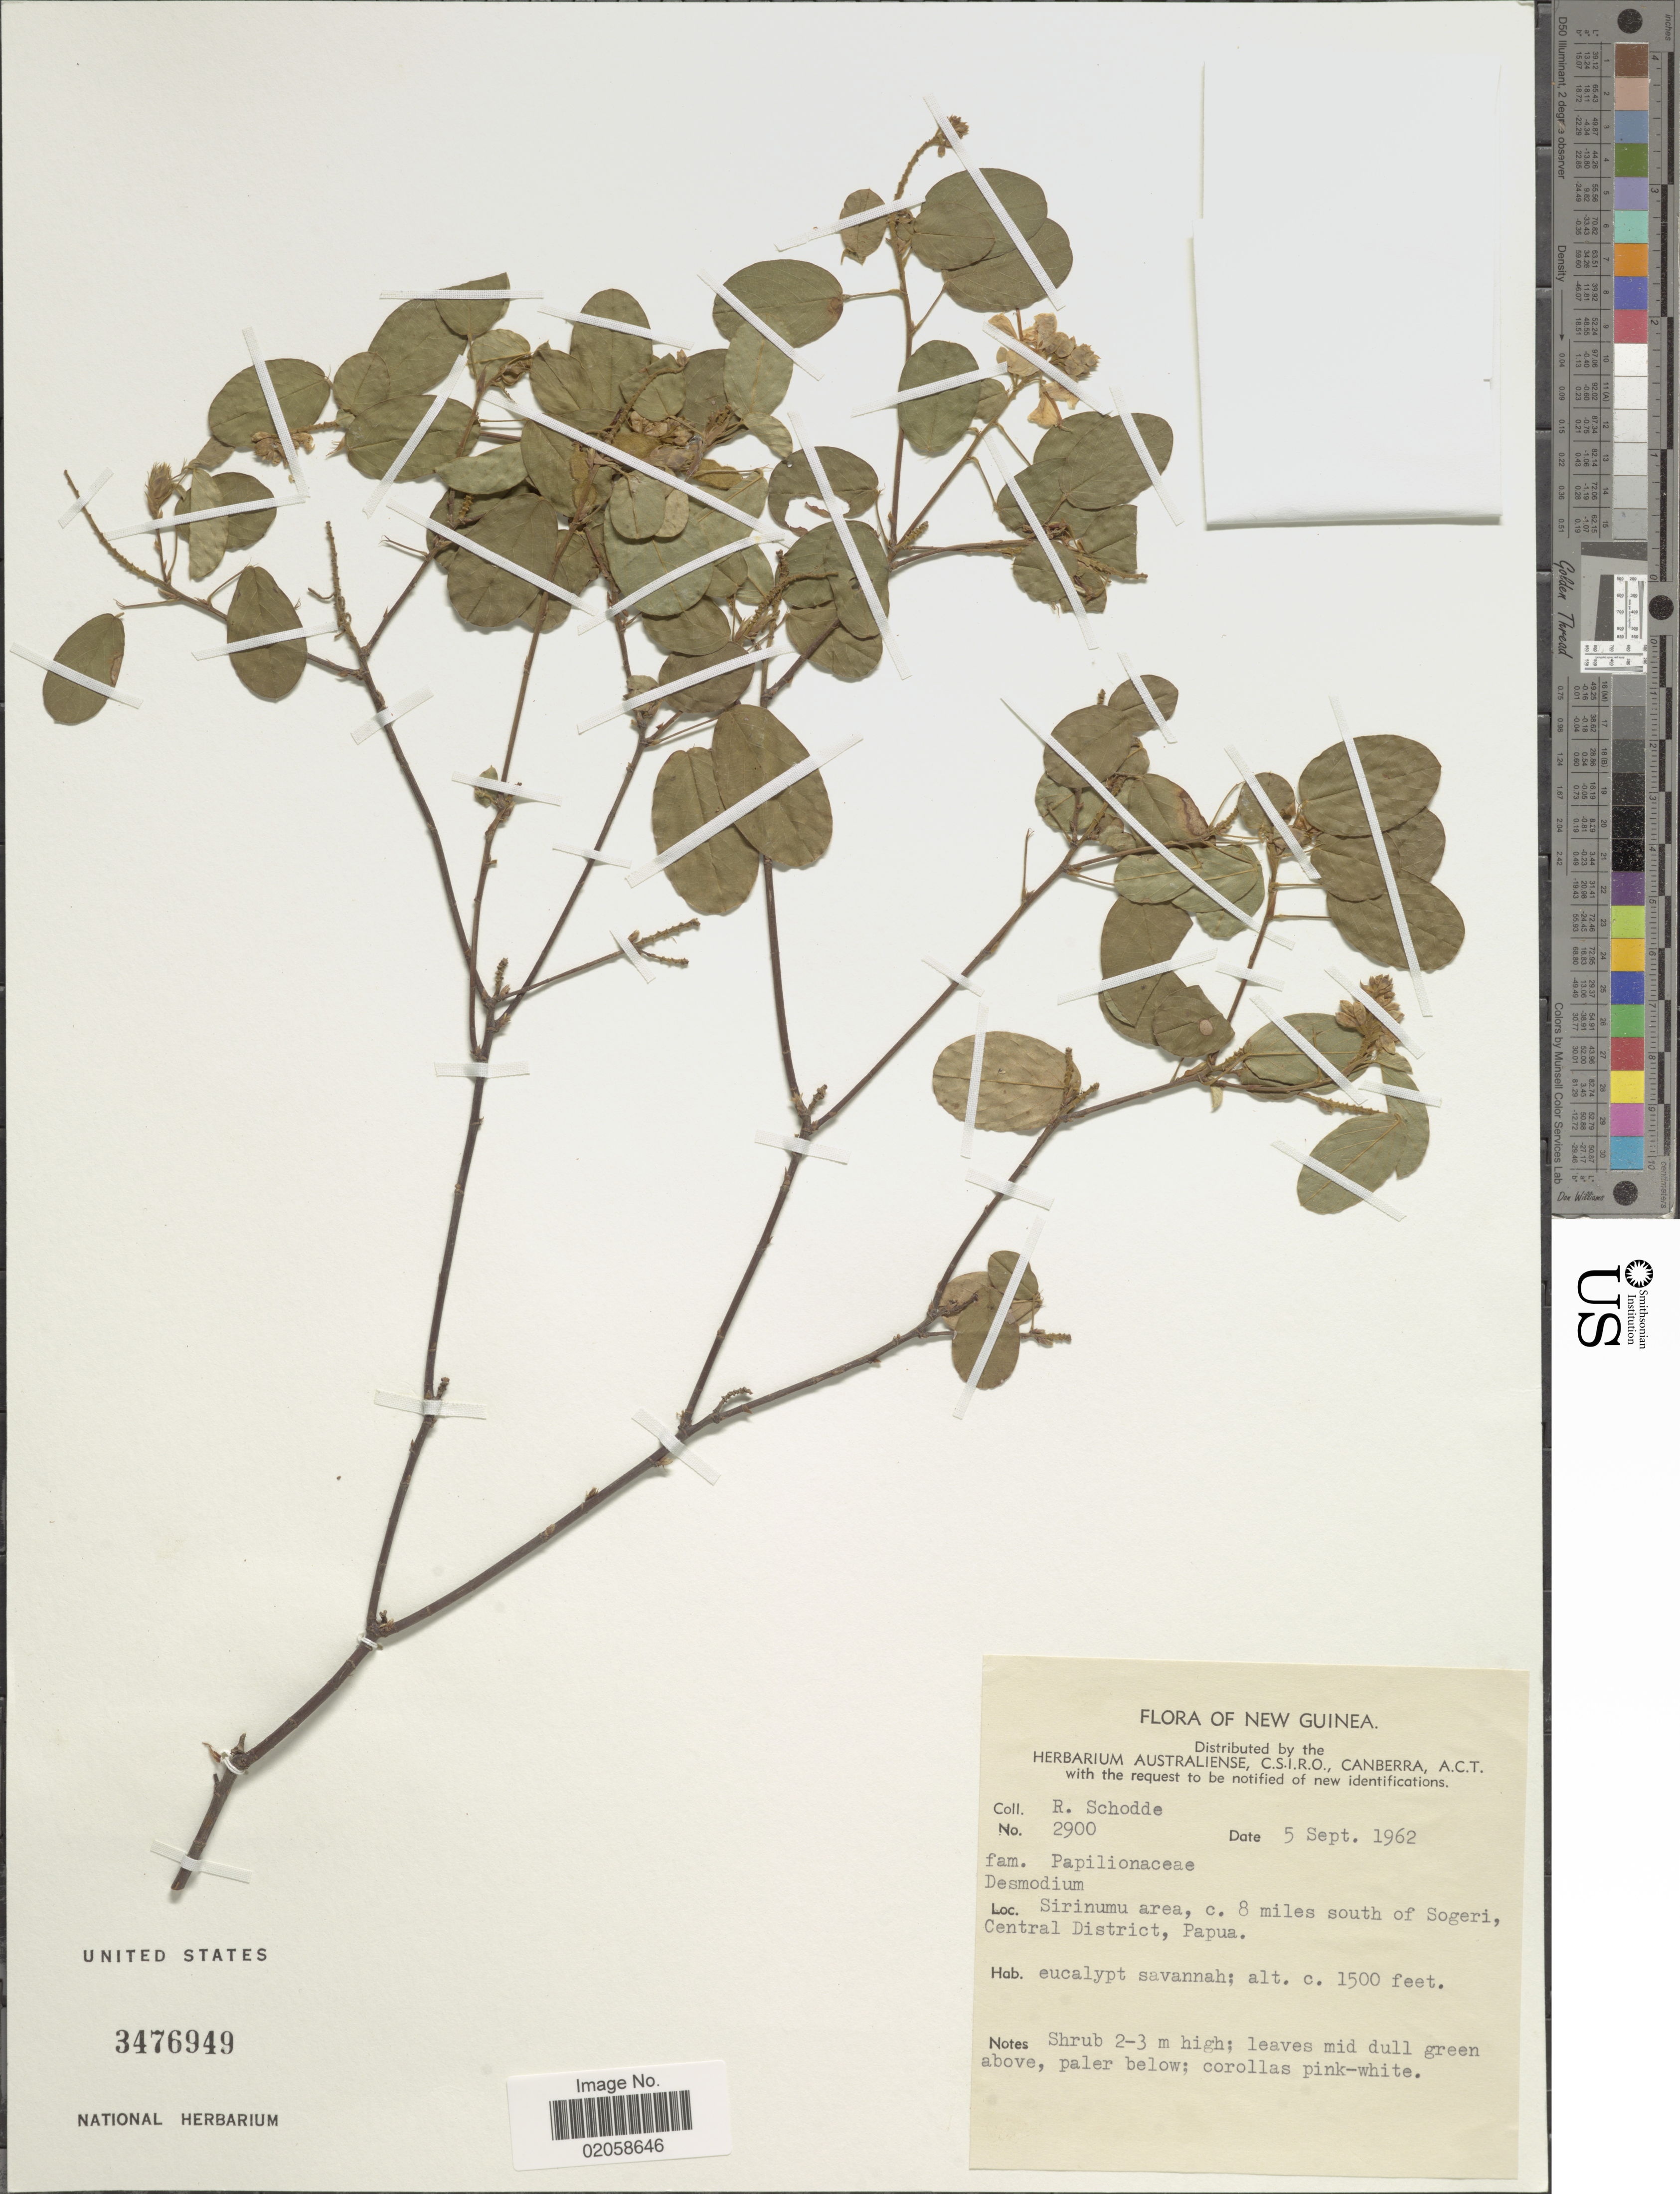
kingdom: Plantae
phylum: Tracheophyta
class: Magnoliopsida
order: Fabales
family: Fabaceae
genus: Codariocalyx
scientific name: Codariocalyx gyroides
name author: (Roxb. & Link) X.Y. Zhu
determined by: Strong, Mark T., (BOT), Smithsonian Institution - National Museum of Natural History (UNITED STATES)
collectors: R. Schodde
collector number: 2900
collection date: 1962-09-05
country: Papua New Guinea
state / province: Central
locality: New Guinea, Sirinumu area, c. 8 miles south of Sogeri, Central District, Papua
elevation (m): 457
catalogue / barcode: US 3476949